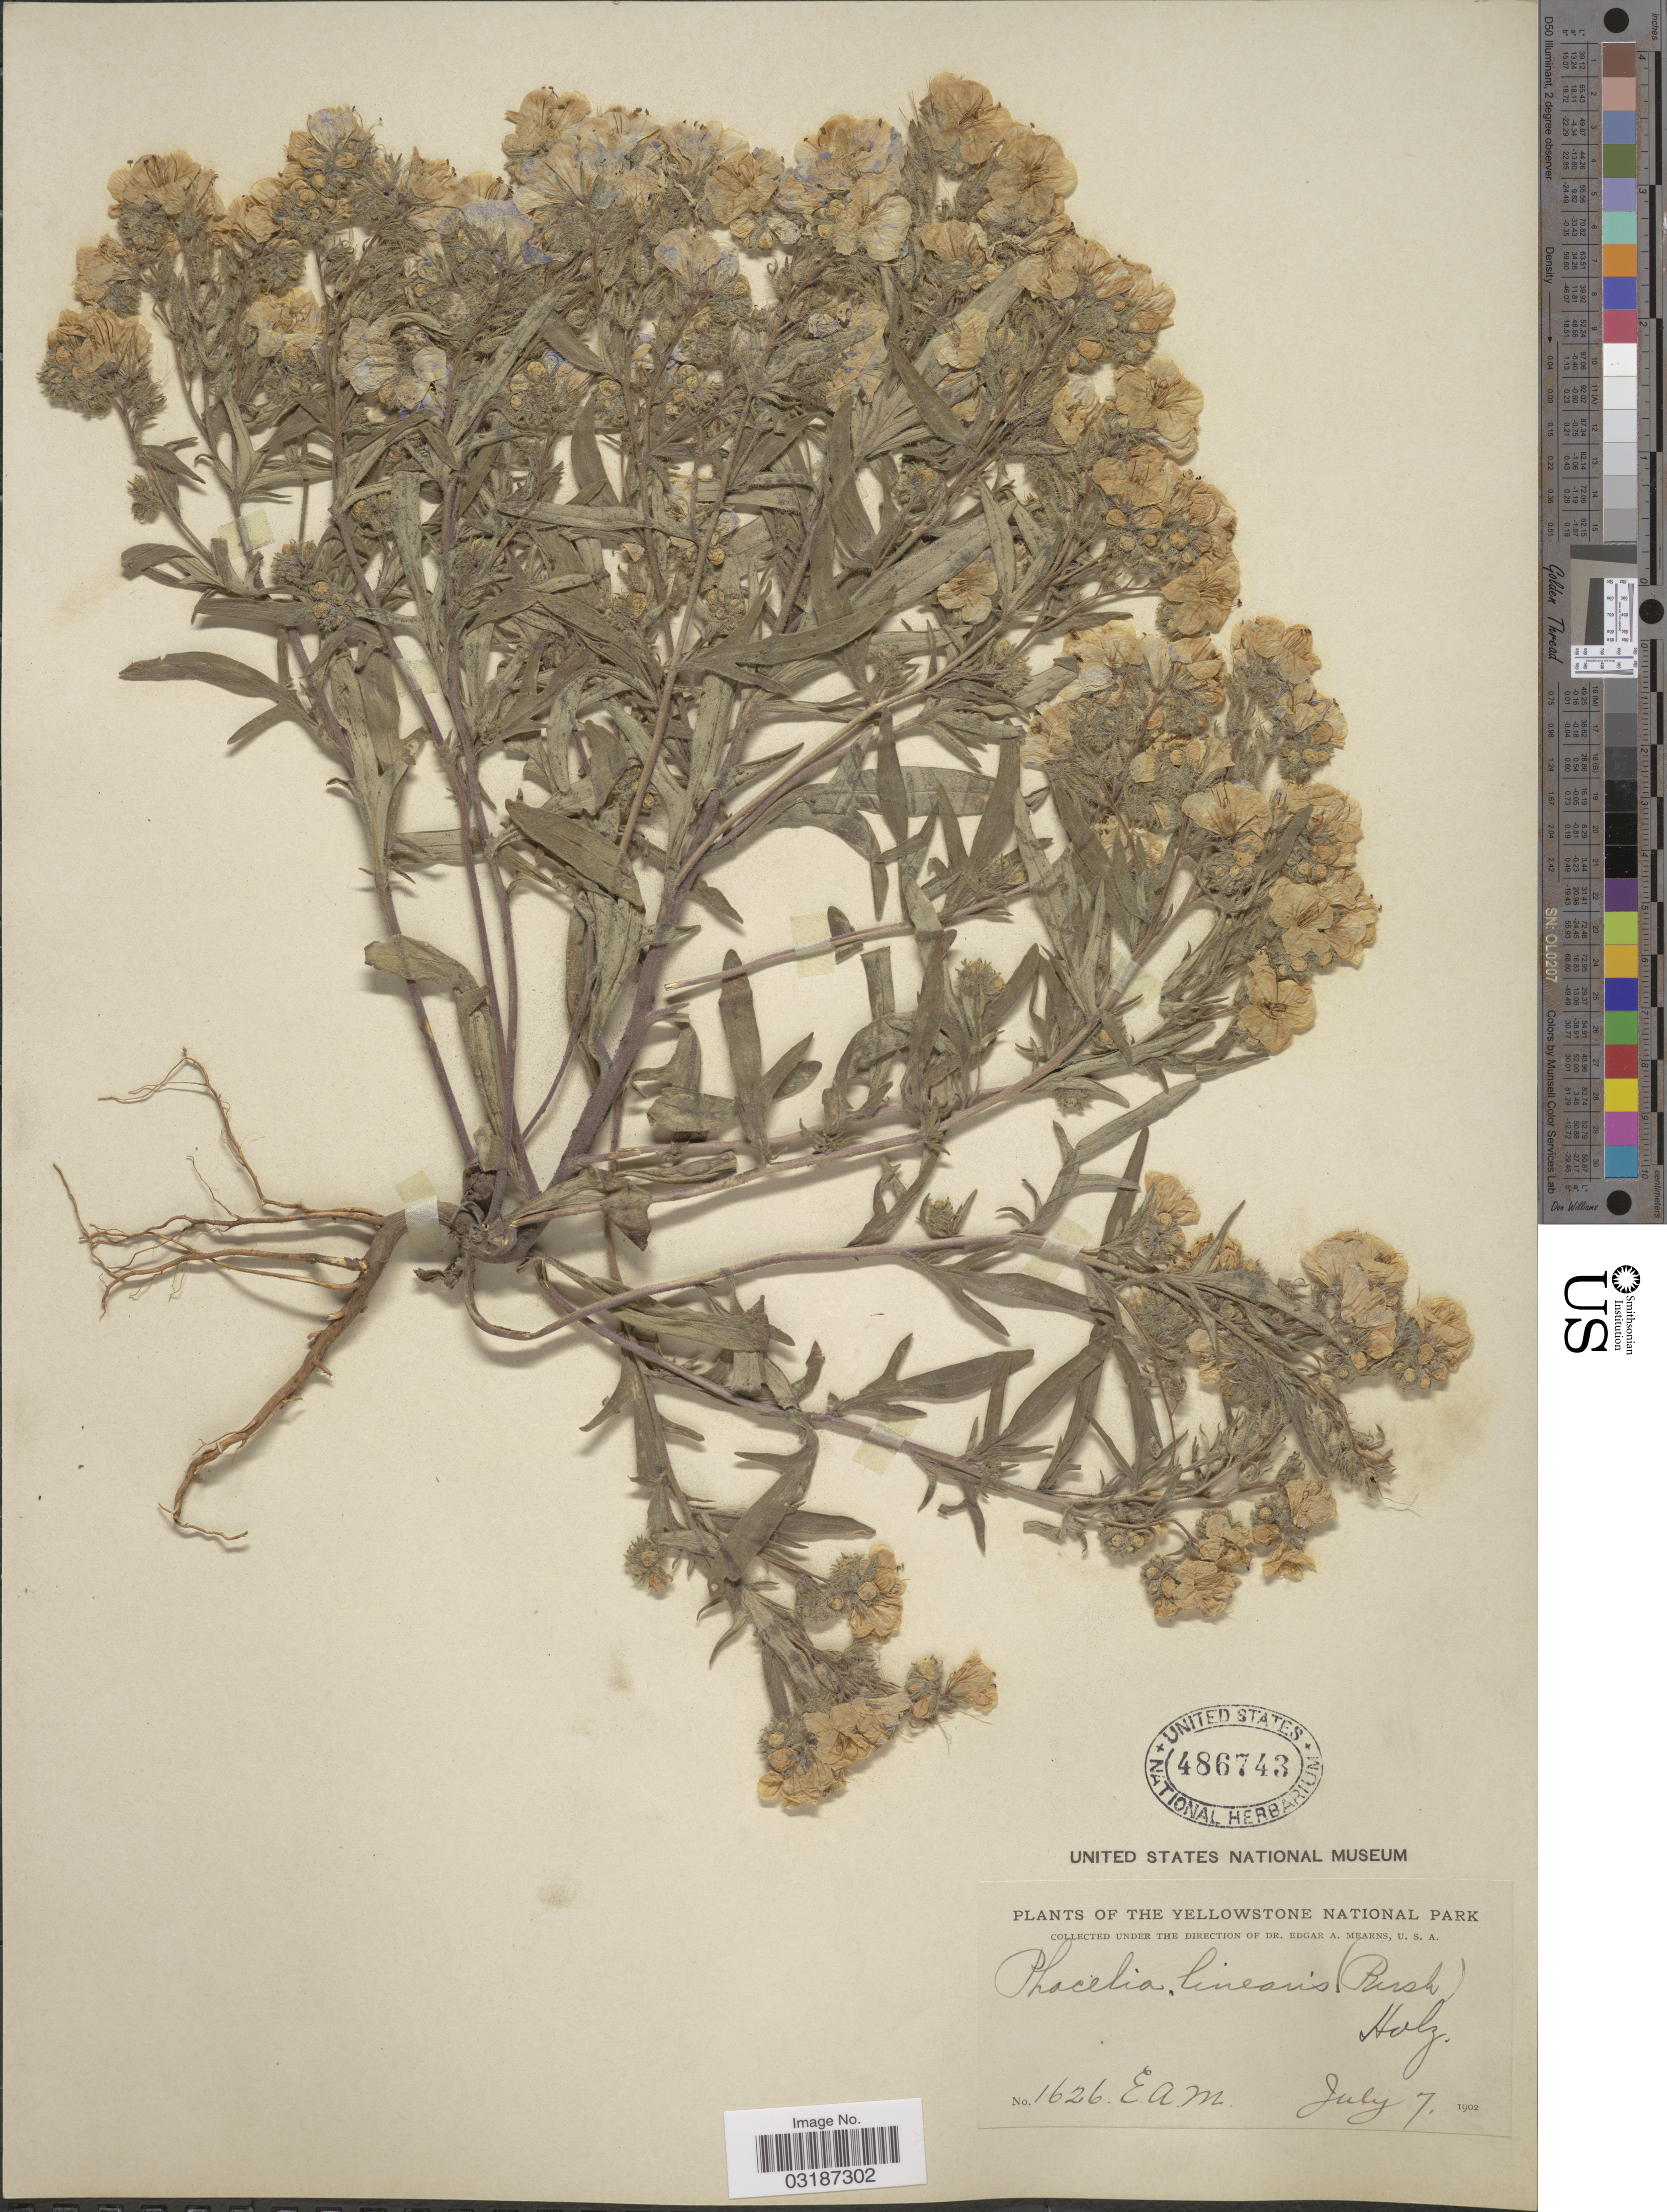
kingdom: Plantae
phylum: Tracheophyta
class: Magnoliopsida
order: Boraginales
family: Hydrophyllaceae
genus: Phacelia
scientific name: Phacelia linearis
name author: (Pursh) Holz.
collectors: E. A. Mearns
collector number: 1626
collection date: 1902-07-07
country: United States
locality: The Yellowstone National Park.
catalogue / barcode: US 486743